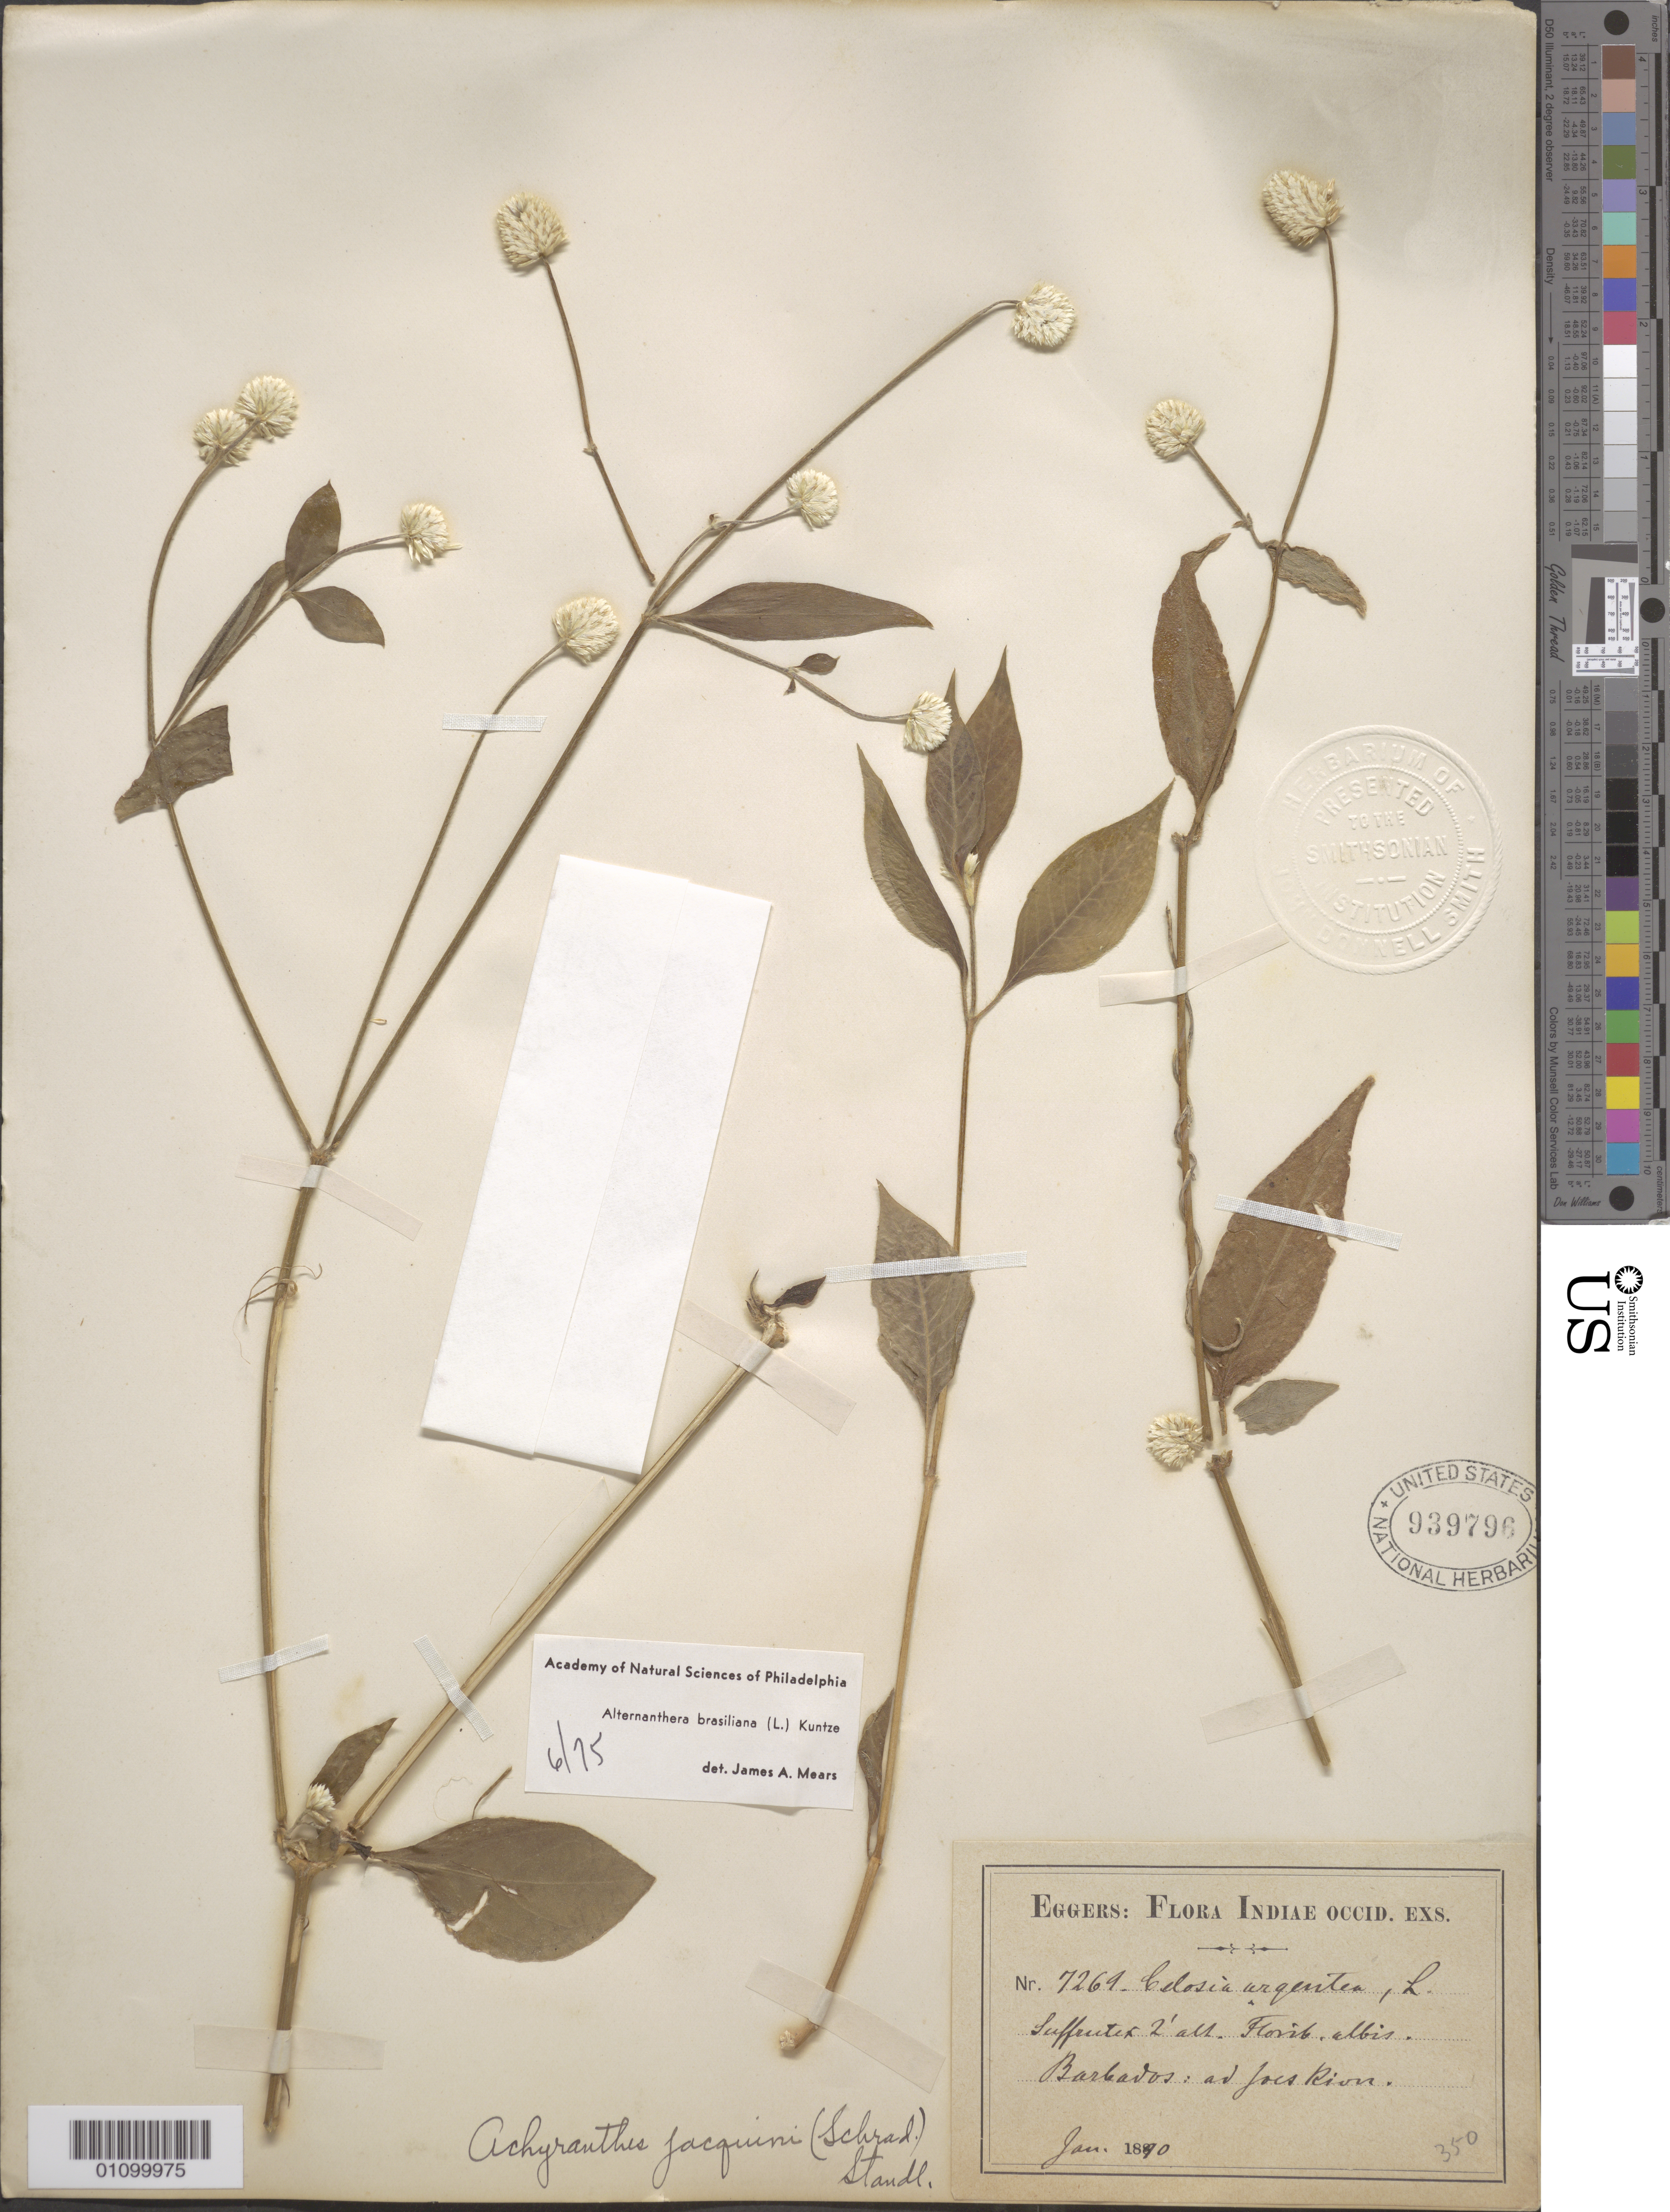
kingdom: Plantae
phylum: Tracheophyta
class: Magnoliopsida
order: Caryophyllales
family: Amaranthaceae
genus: Alternanthera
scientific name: Alternanthera brasiliana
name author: (L.) Kuntze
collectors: H. F. A. von Eggers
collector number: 7269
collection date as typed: Jan 1890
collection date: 1890-01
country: Barbados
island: Barbados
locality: Joes Rion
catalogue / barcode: US 939796